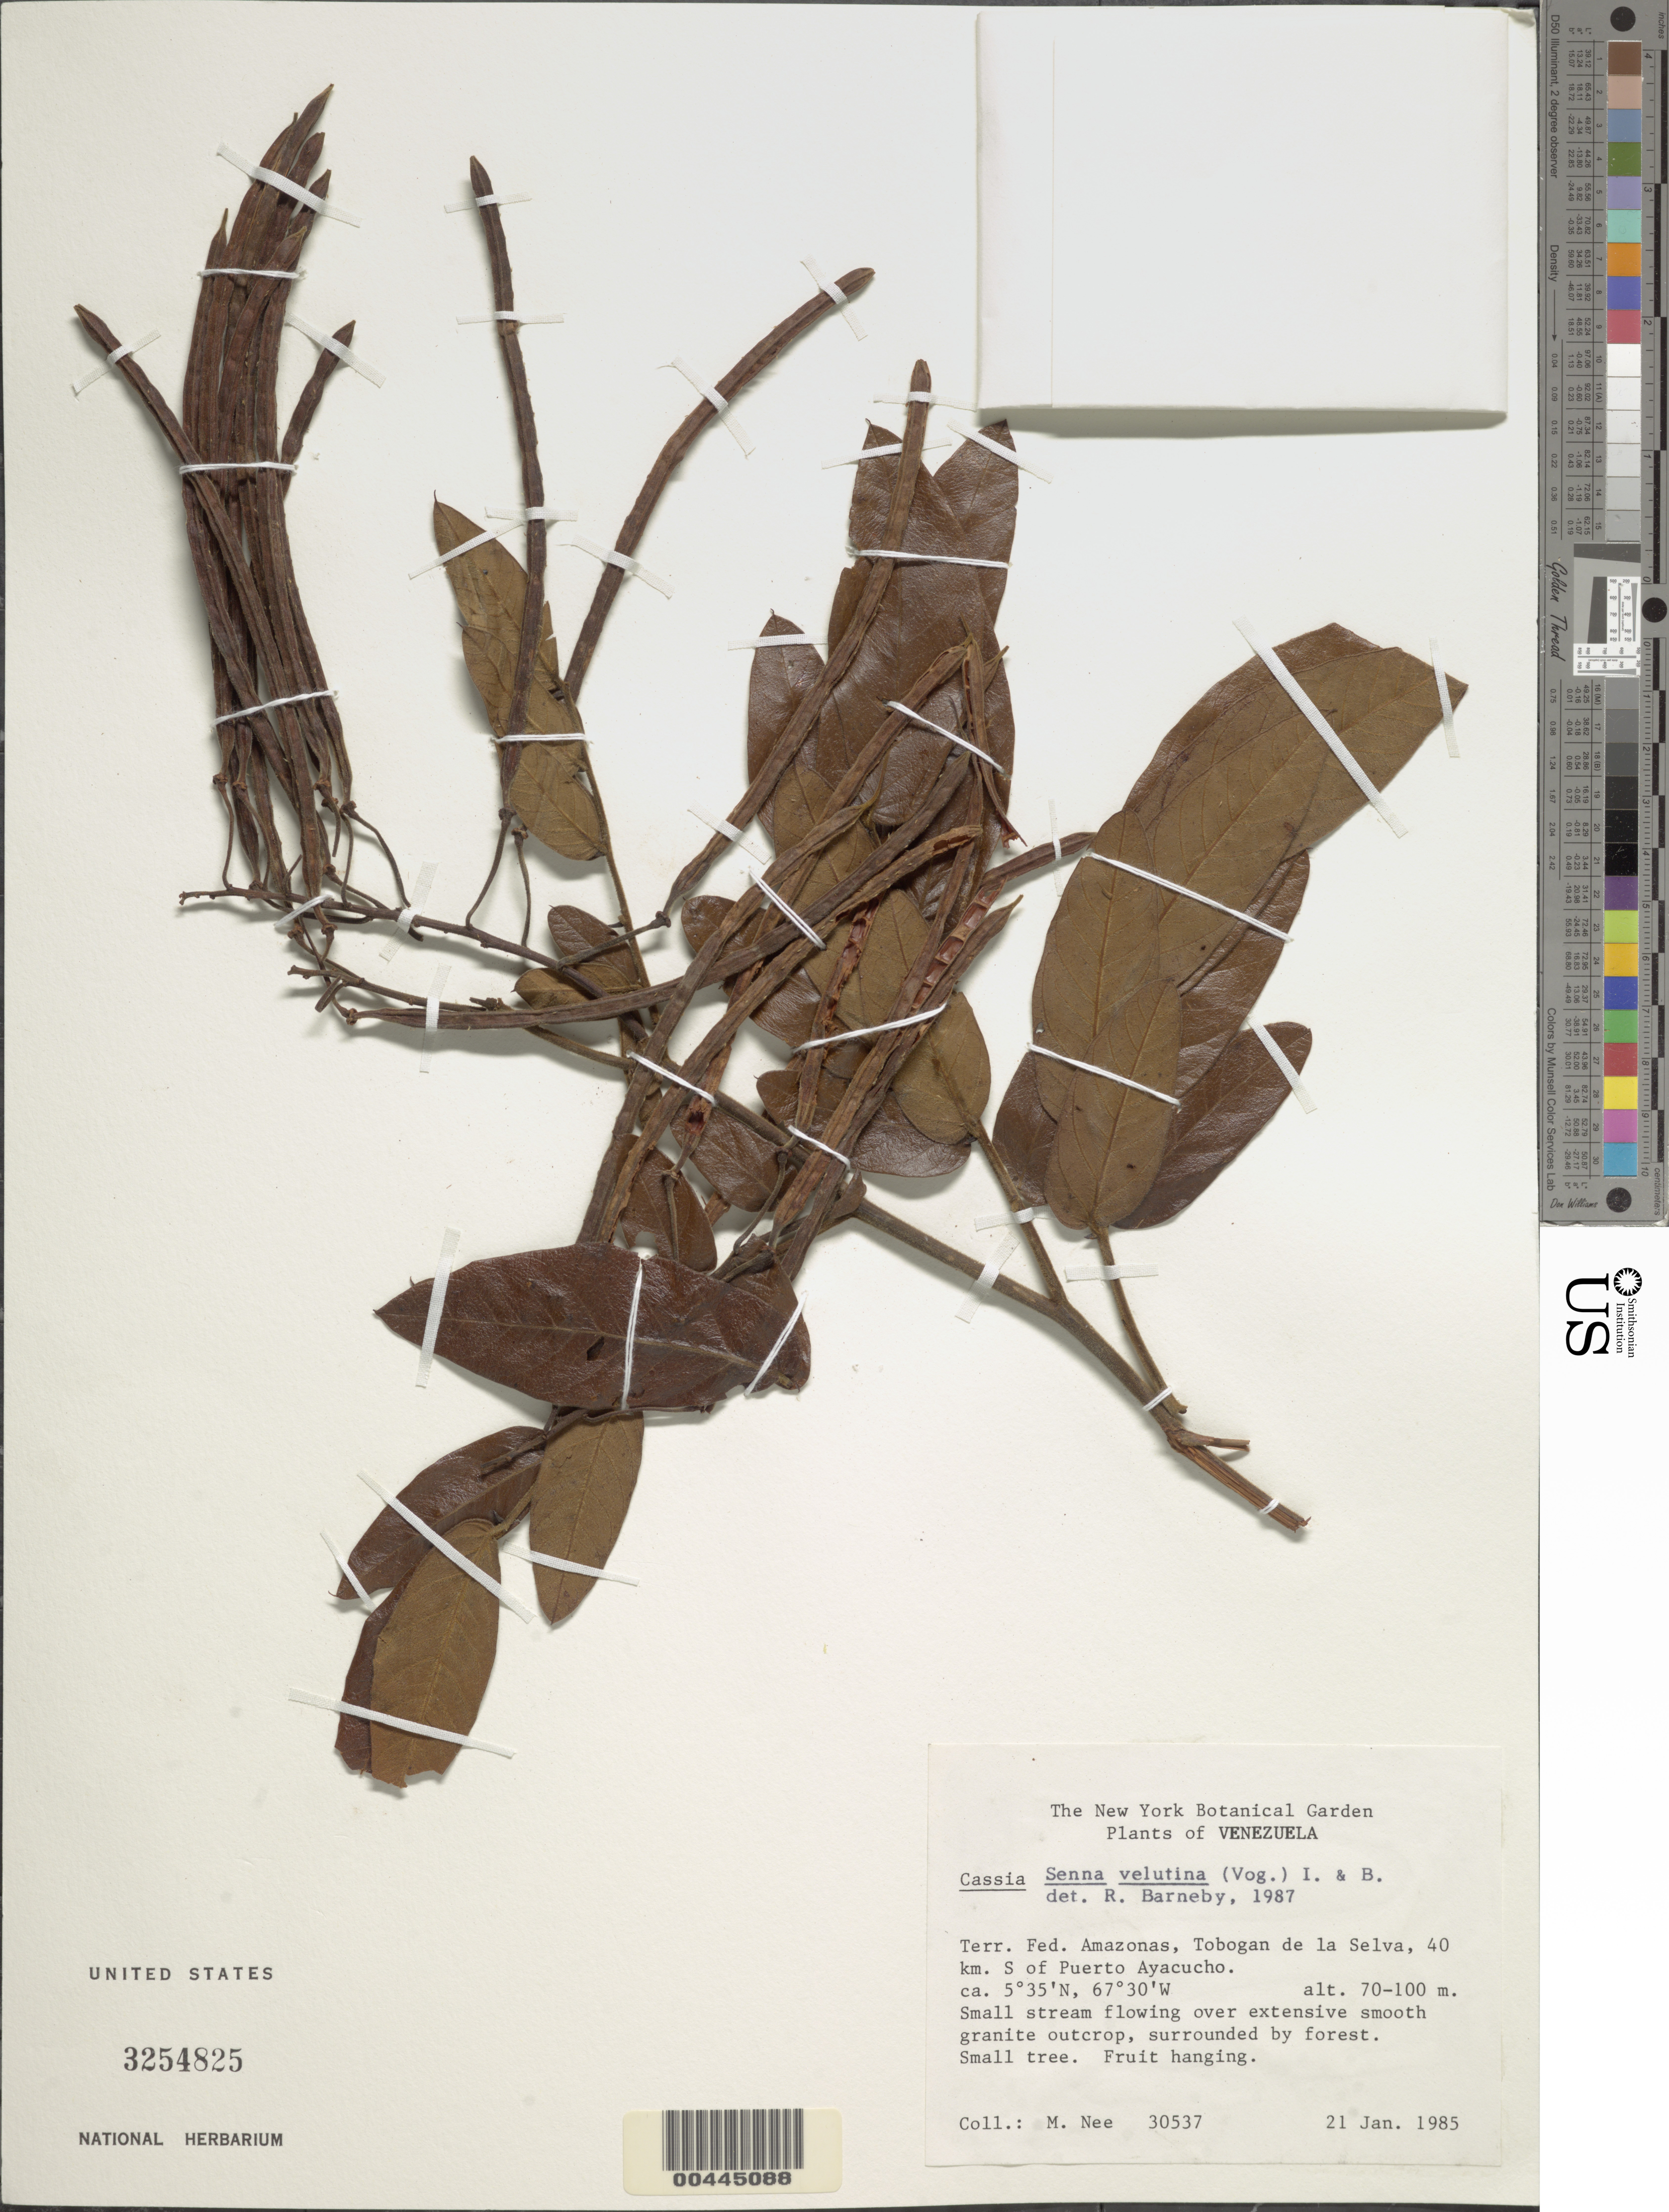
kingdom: Plantae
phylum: Tracheophyta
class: Magnoliopsida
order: Fabales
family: Fabaceae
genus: Senna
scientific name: Senna velutina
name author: (Vogel) H.S. Irwin & Barneby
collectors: M. Nee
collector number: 30537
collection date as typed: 21 Jan 1985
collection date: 1985-01-21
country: Venezuela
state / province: Amazonas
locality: Tobogan de la selva, s of puerto ayacucho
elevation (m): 70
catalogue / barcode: US 3254825